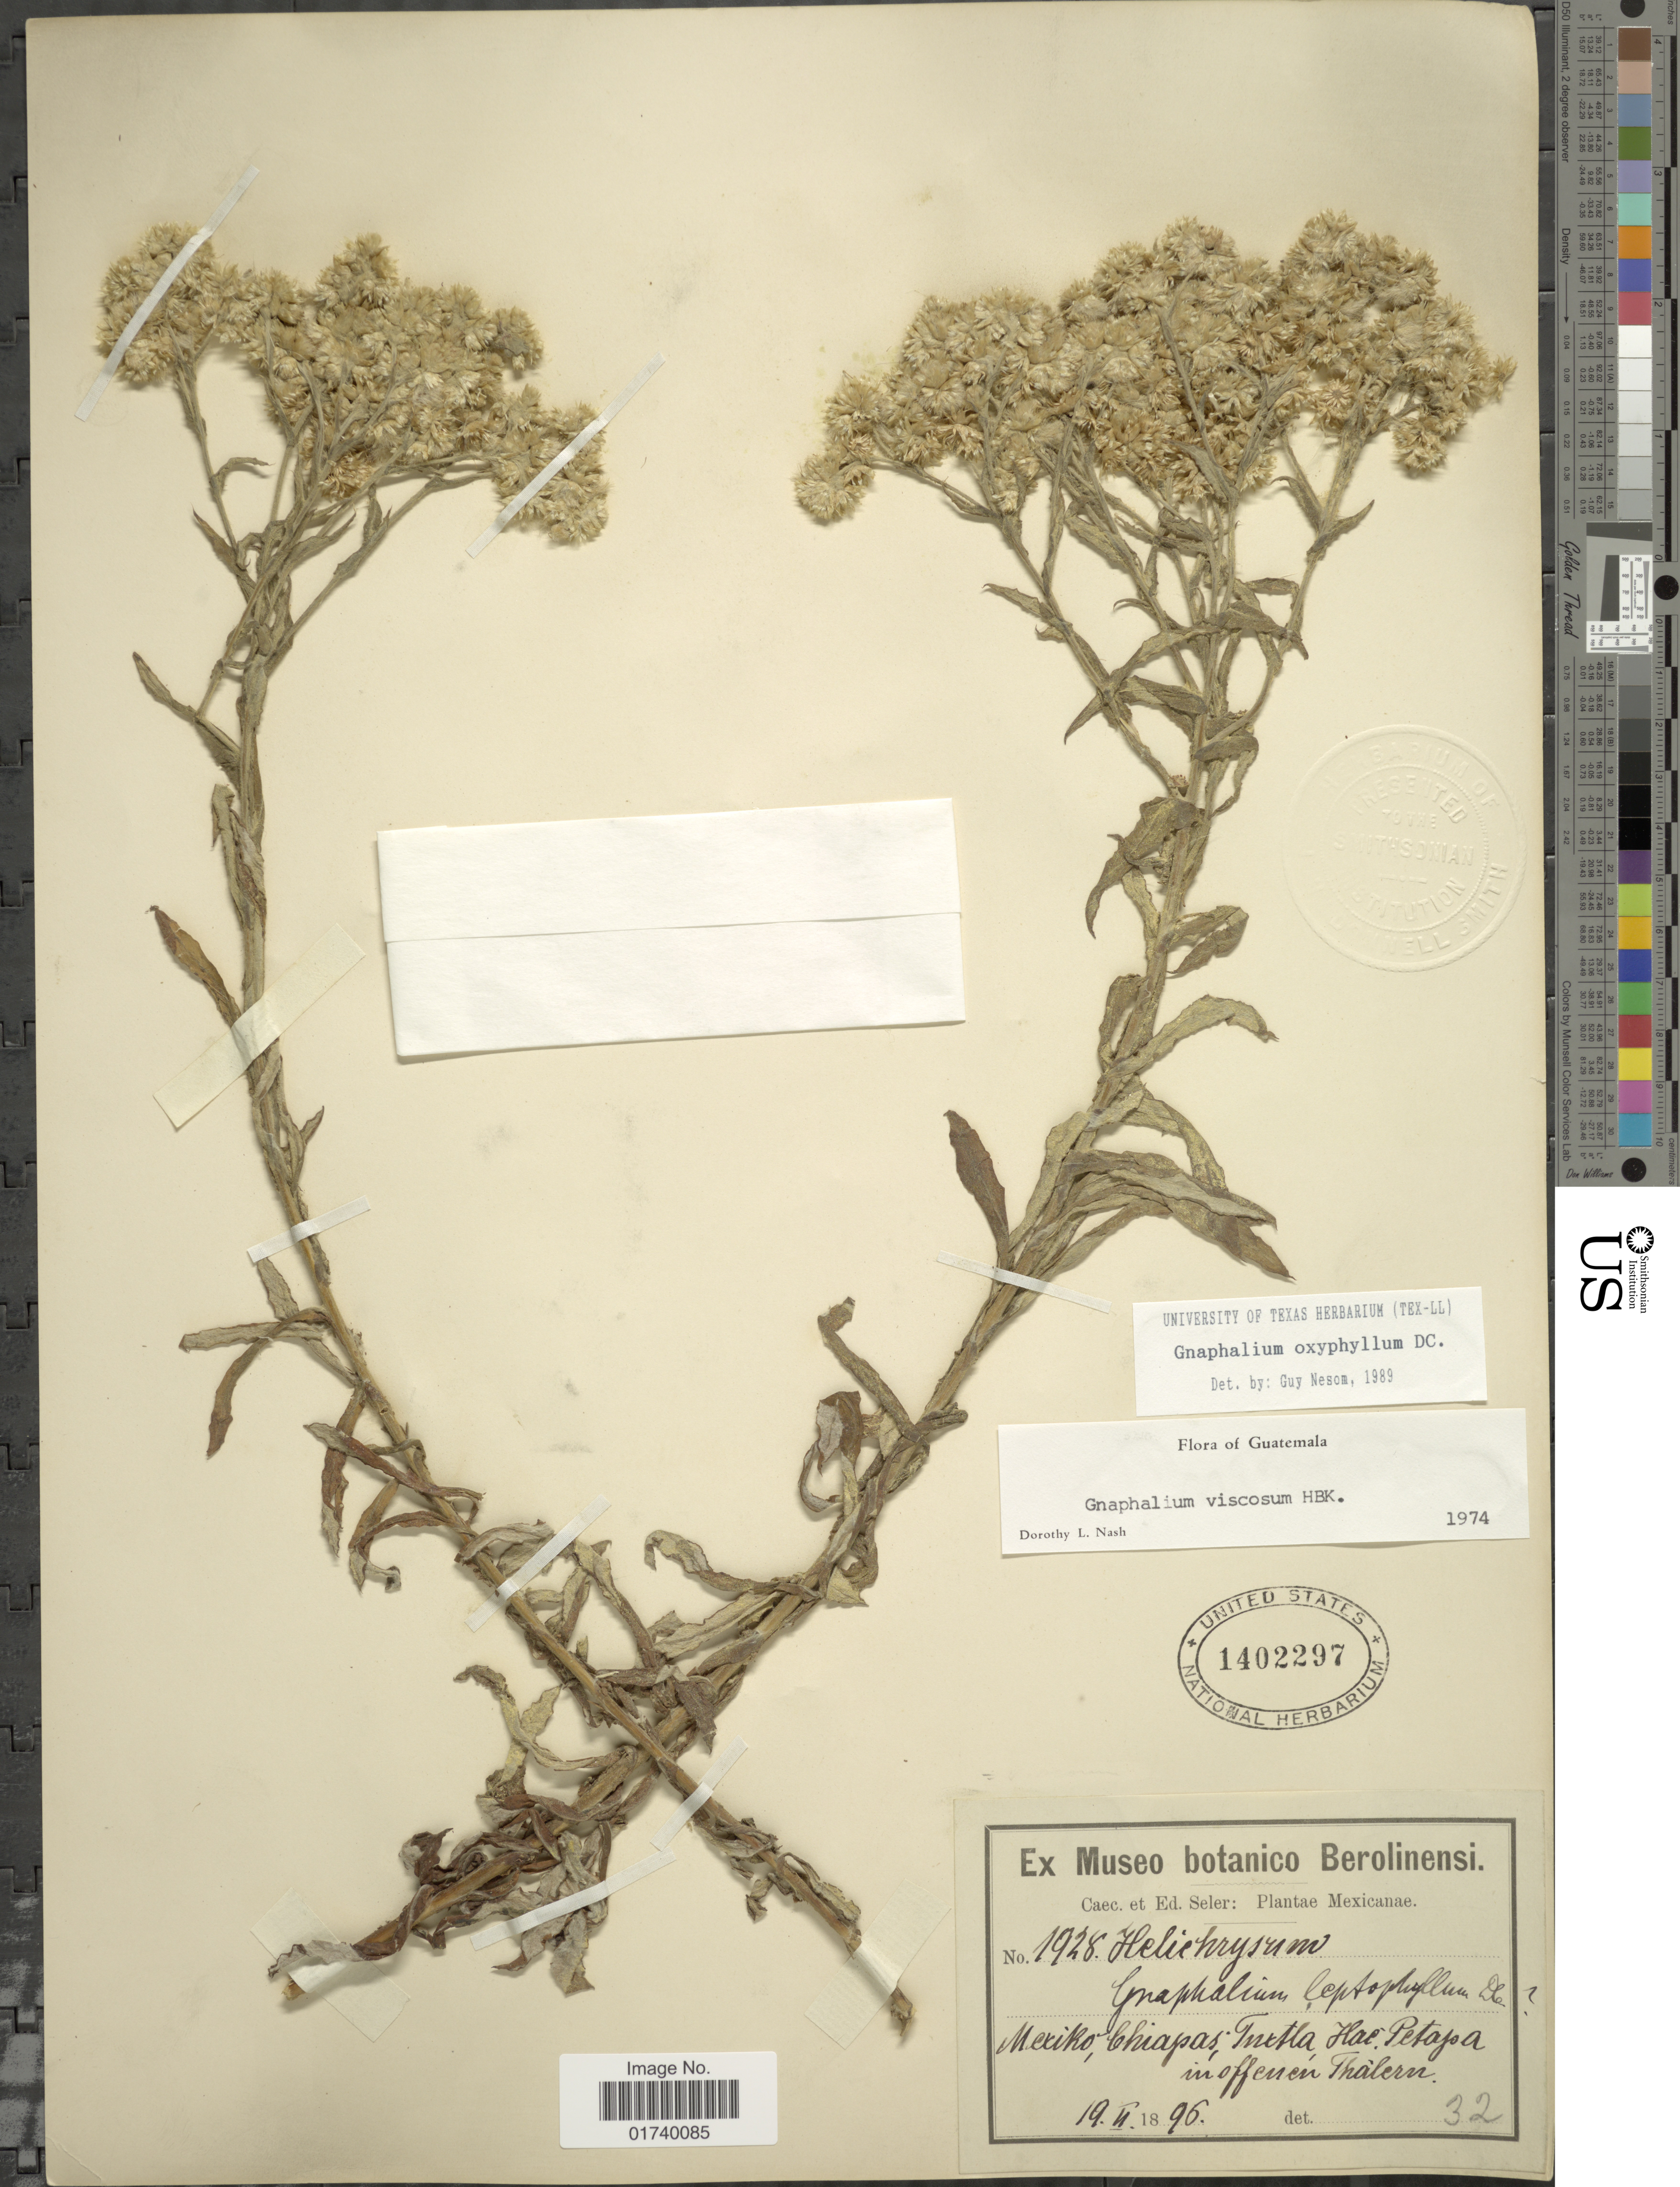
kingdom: Plantae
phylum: Tracheophyta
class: Magnoliopsida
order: Asterales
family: Asteraceae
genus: Pseudognaphalium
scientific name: Pseudognaphalium oxyphyllum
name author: (DC.) Kirp.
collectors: ex Caec. et Ed Seler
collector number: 1928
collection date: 1896-02-19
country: Mexico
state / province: Chiapas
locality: Tuxtla Hac. Petapa in offenen Thalern.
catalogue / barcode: US 1402297